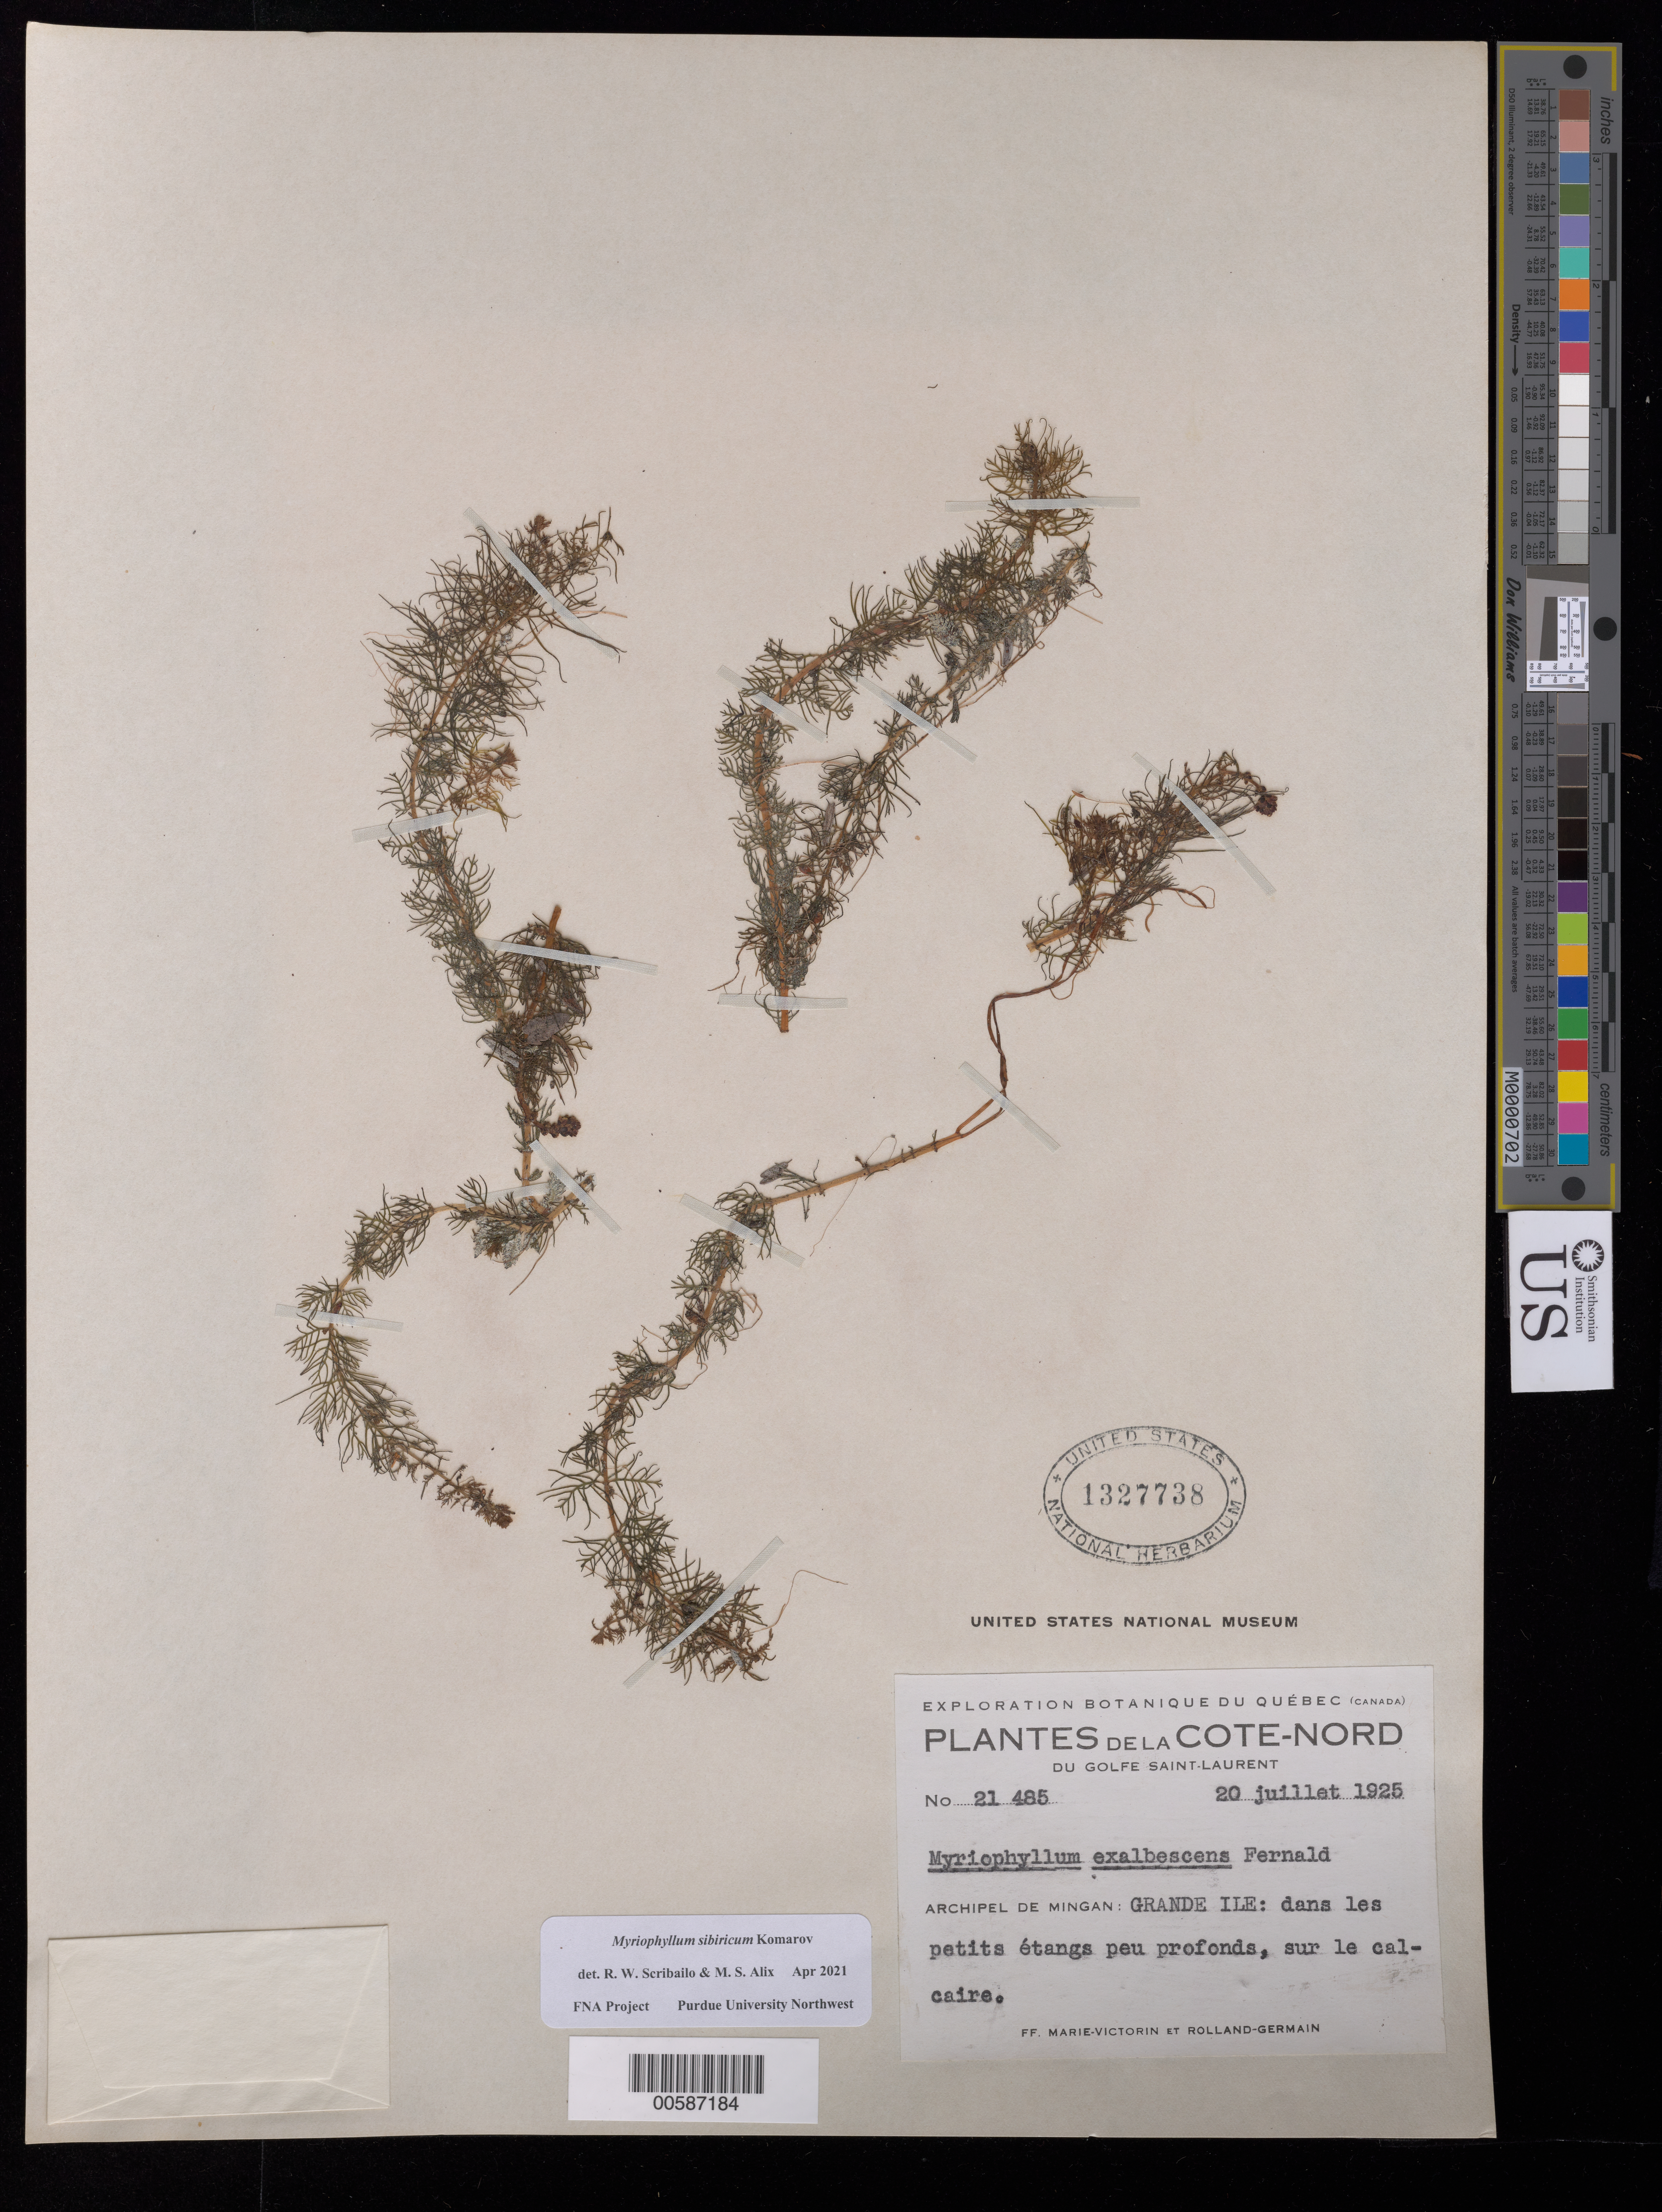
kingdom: Plantae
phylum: Tracheophyta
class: Magnoliopsida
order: Saxifragales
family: Haloragaceae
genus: Myriophyllum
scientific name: Myriophyllum sibiricum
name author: Kom.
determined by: Scribailo, R. W.; Alix, M. S.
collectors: Fr. Marie-Victorin & Rolland-Germain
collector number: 21485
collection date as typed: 20 Jul 1925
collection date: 1925-07-20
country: Canada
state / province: Quebec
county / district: Minganie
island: Grande Ile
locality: Archipel de Mingan, Grande Ile [Mingan Is.]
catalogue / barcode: US 1327738